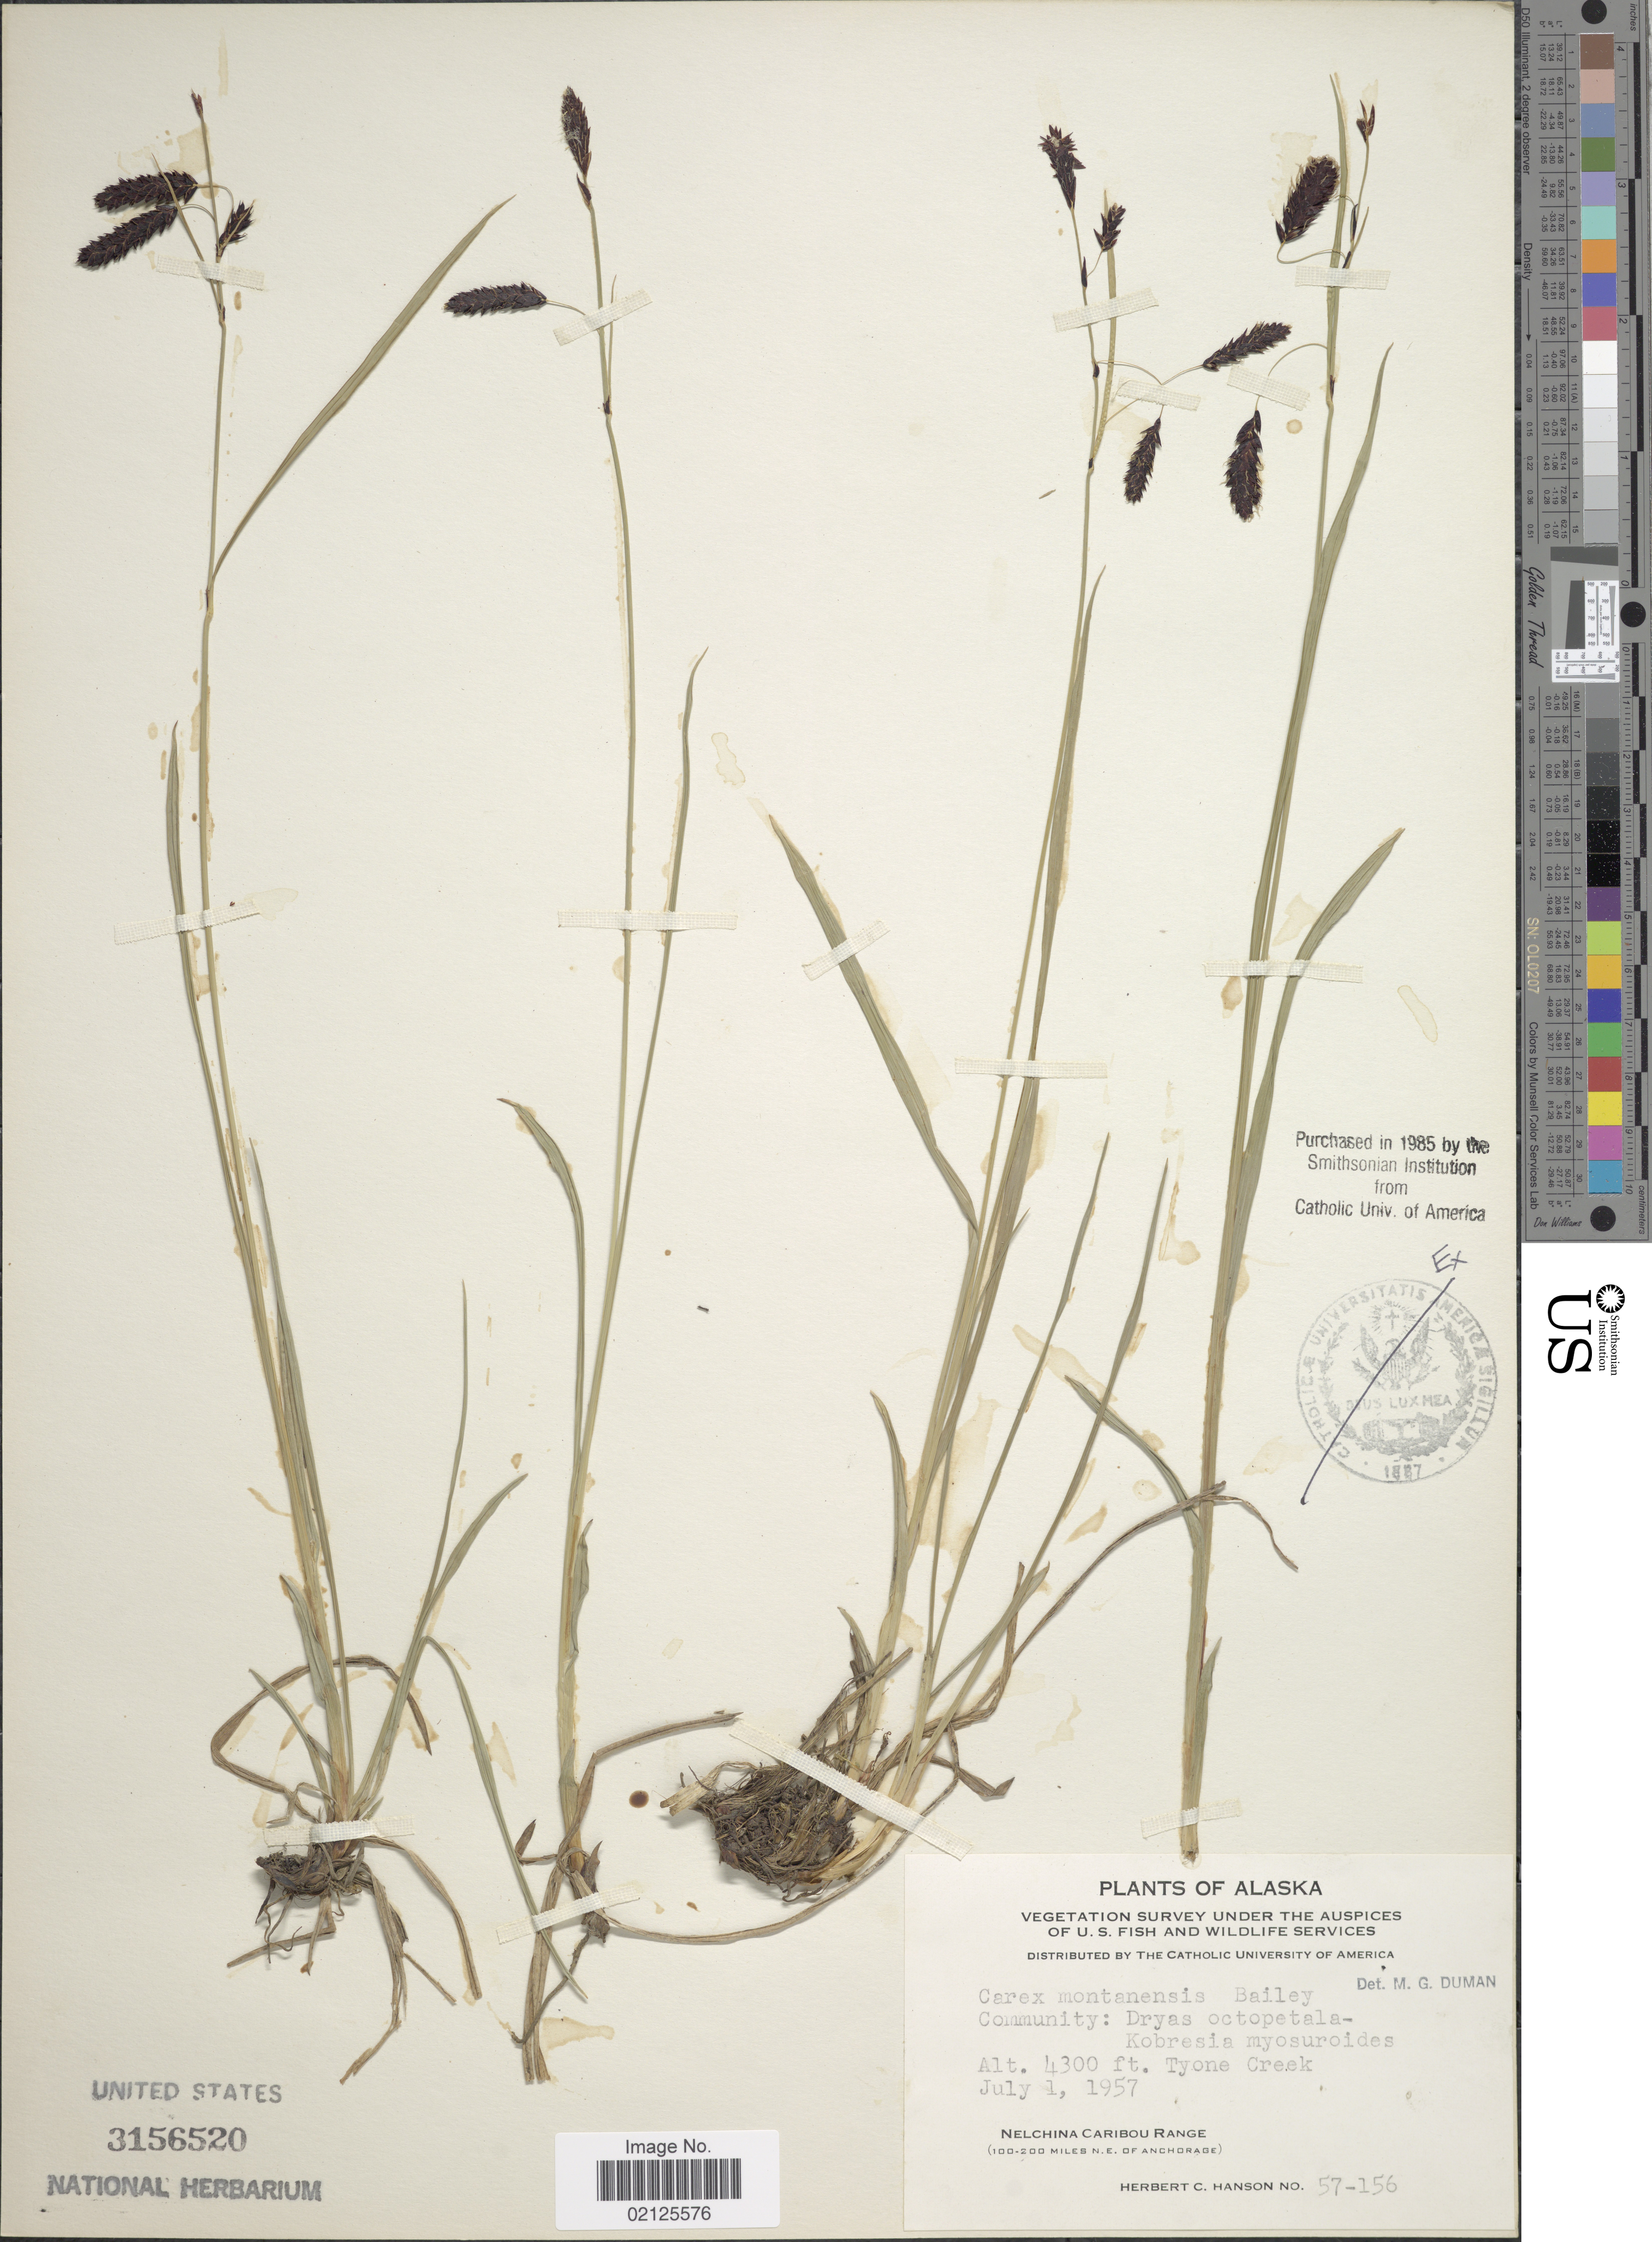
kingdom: Plantae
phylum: Tracheophyta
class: Liliopsida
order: Poales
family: Cyperaceae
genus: Carex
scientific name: Carex podocarpa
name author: R. Br.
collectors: H. Hanson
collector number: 57-156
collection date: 1957-07-01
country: United States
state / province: Alaska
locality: Tyone Creek, Nelchina Caribou Range (100-200 miles N.E. of Anchorage)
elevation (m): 1311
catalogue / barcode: US 3156520